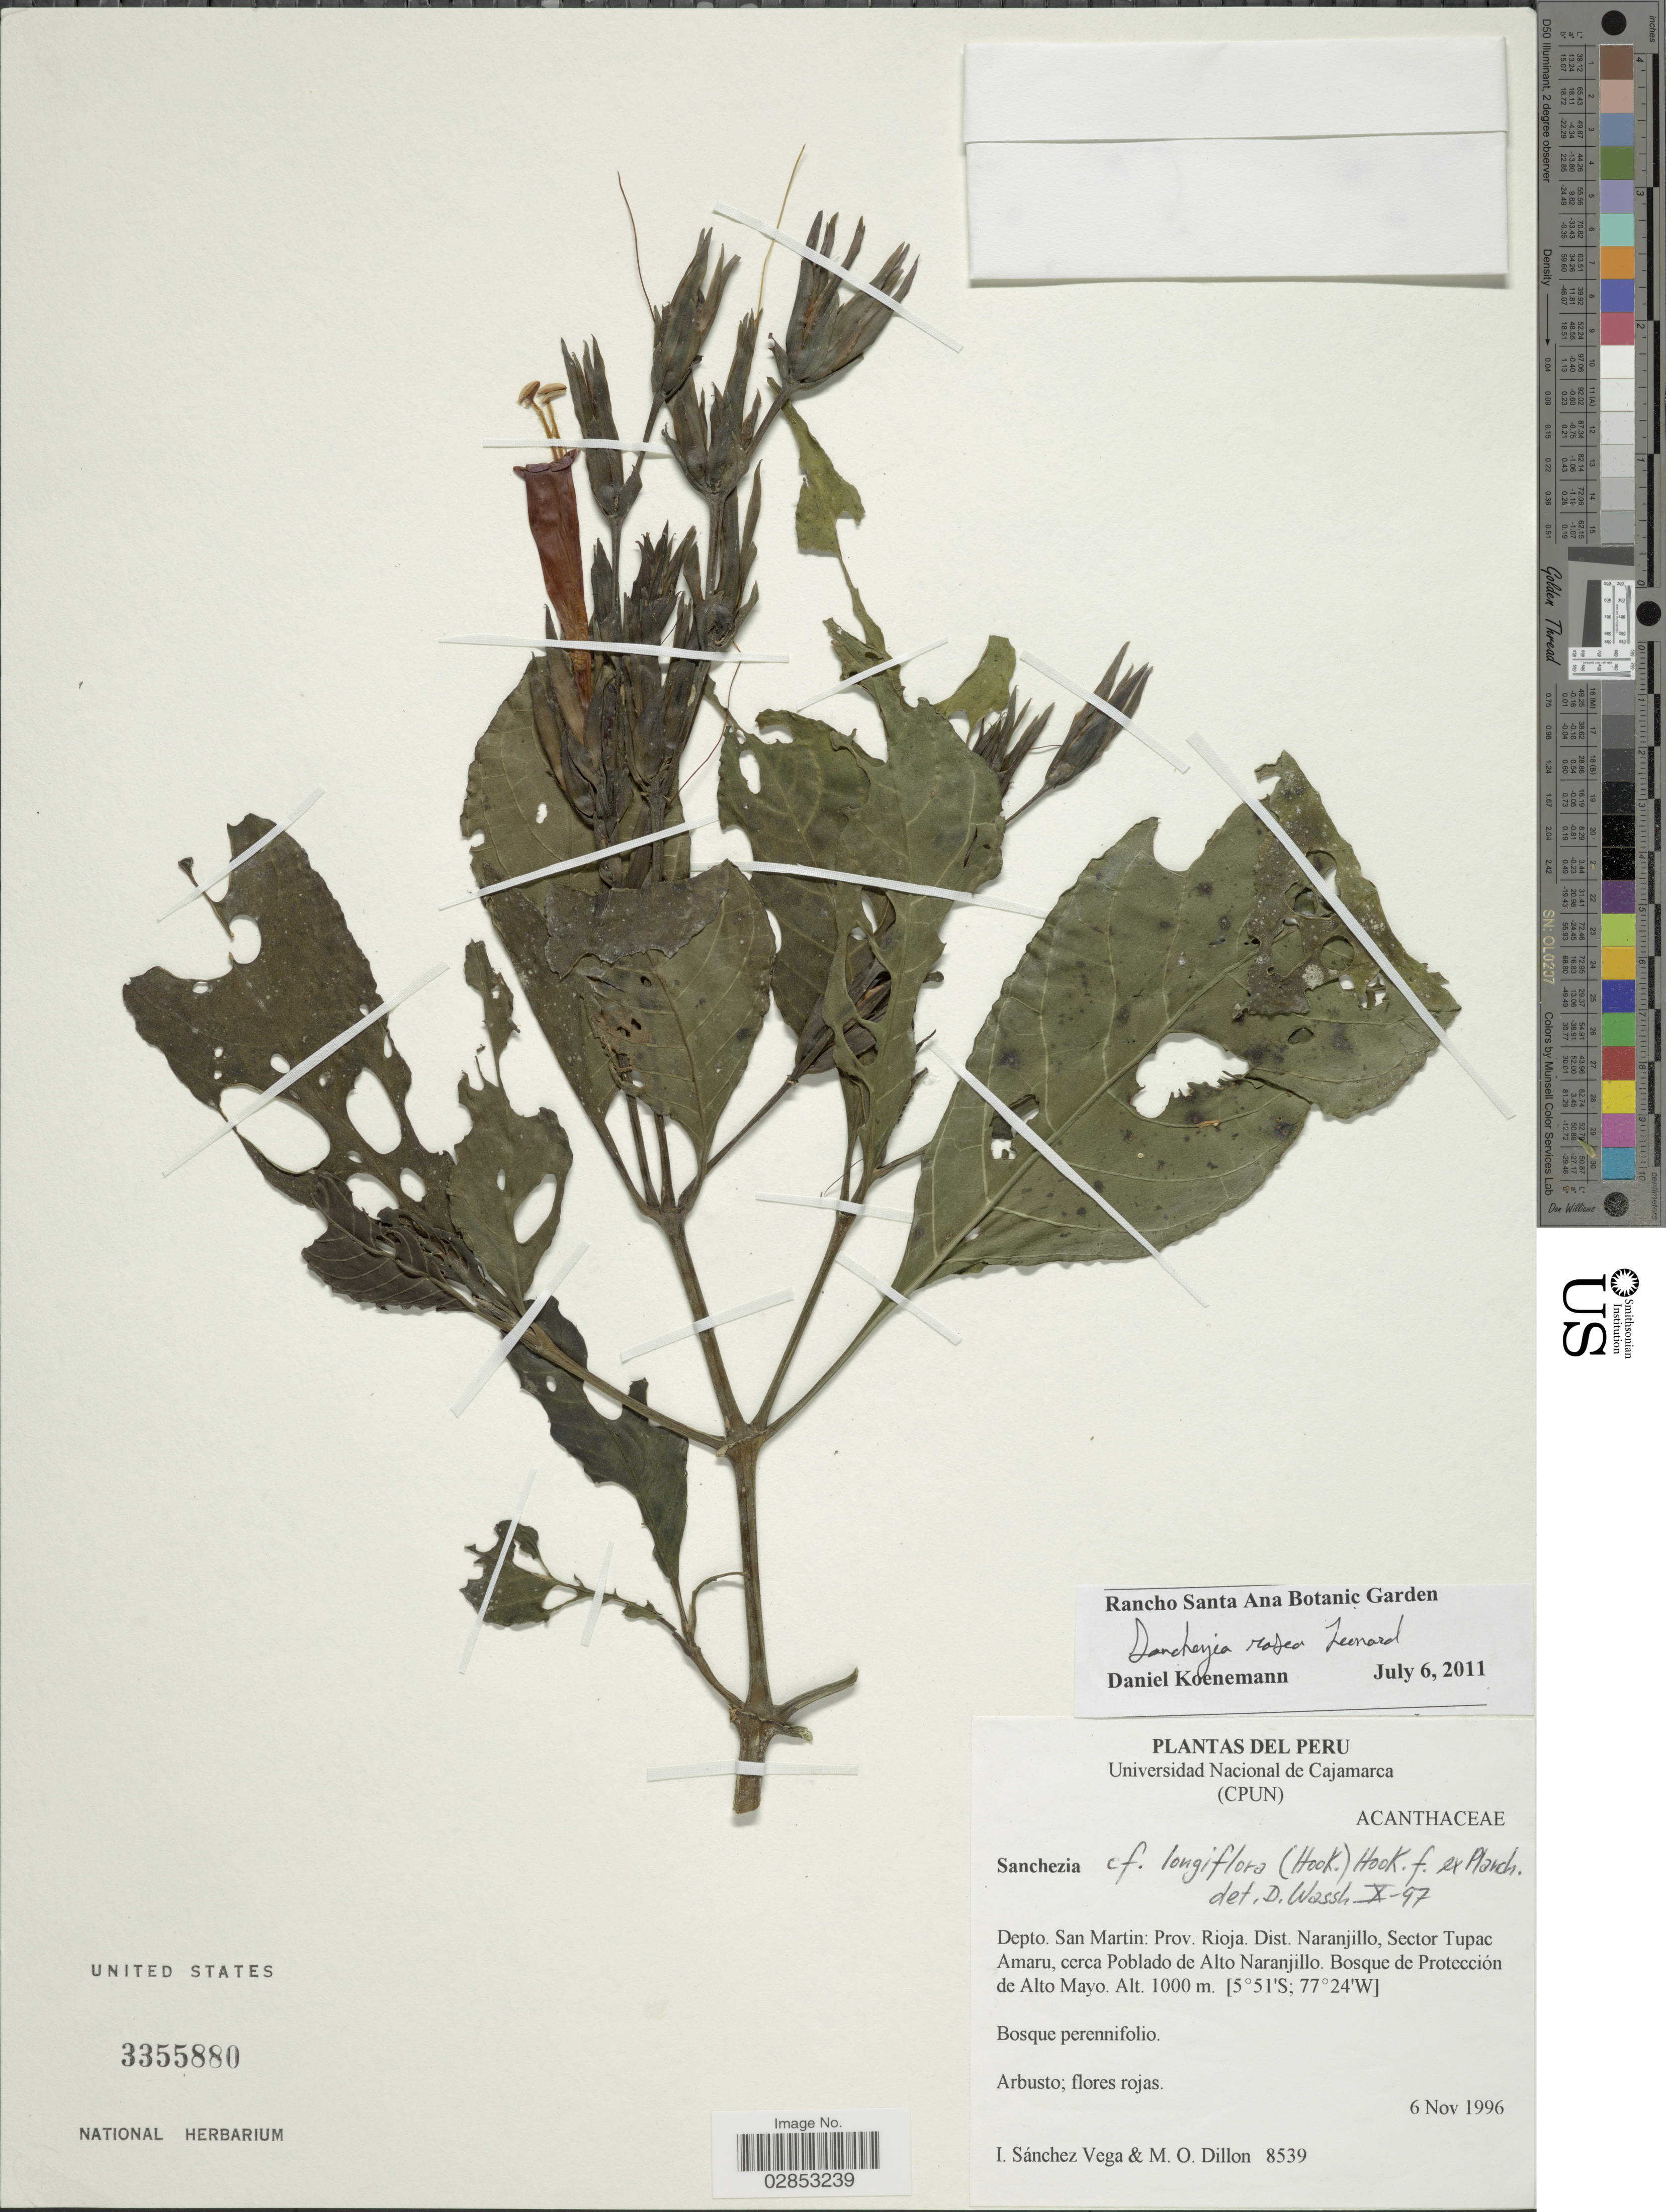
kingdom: Plantae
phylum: Tracheophyta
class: Magnoliopsida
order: Lamiales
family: Acanthaceae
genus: Sanchezia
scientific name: Sanchezia rosea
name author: Leonard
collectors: I. Sánchez Vega & M. O. Dillon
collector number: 8539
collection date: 1996-11-06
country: Peru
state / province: San Martín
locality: Depto. San Martin: Prov. Rioja, Dist. Naranjillo, Sector Tupac Amaru, cerca Poblado de Alto Naranjillo, Bosque de Protección de Alto Mayo.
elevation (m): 1000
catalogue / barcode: US 3355880